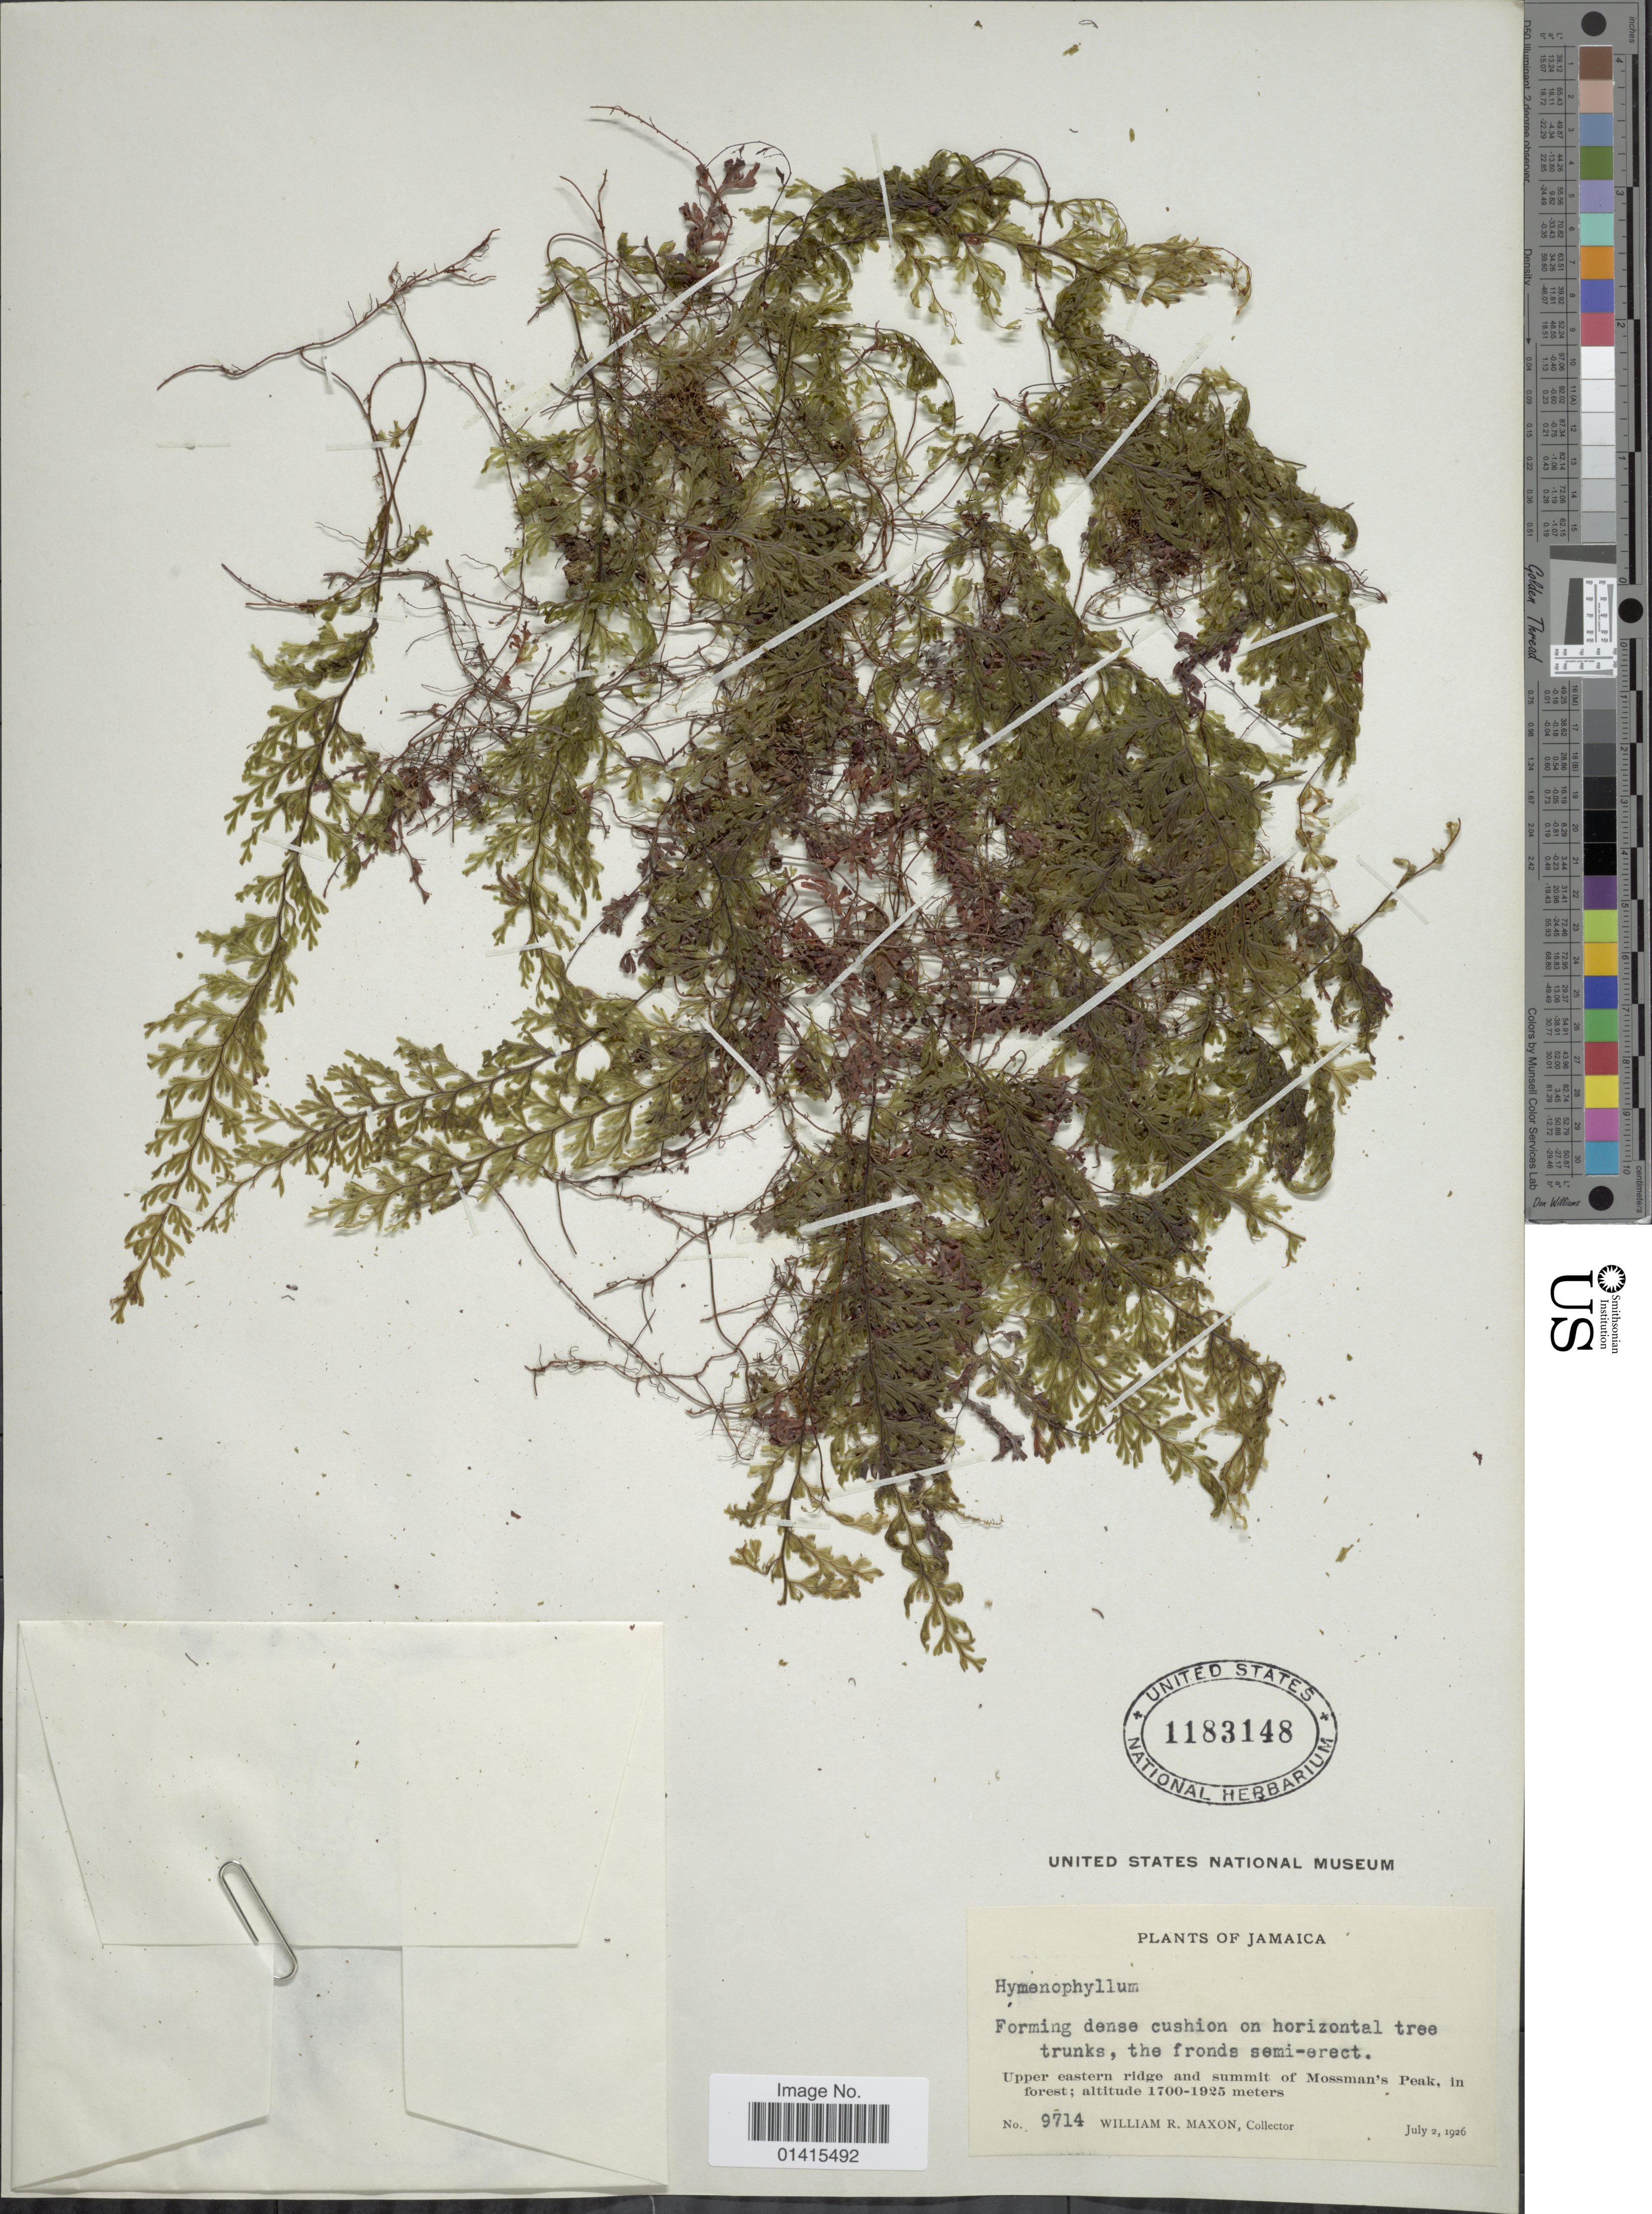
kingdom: Plantae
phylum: Tracheophyta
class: Polypodiopsida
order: Hymenophyllales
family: Hymenophyllaceae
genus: Hymenophyllum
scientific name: Hymenophyllum polyanthos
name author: (Sw.) Sw.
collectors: W. R. Maxon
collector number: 9714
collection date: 1926-07-02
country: Jamaica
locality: Upper eastern ridge and summit of Mossman's Peak,in forest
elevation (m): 1700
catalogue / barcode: US 1183148